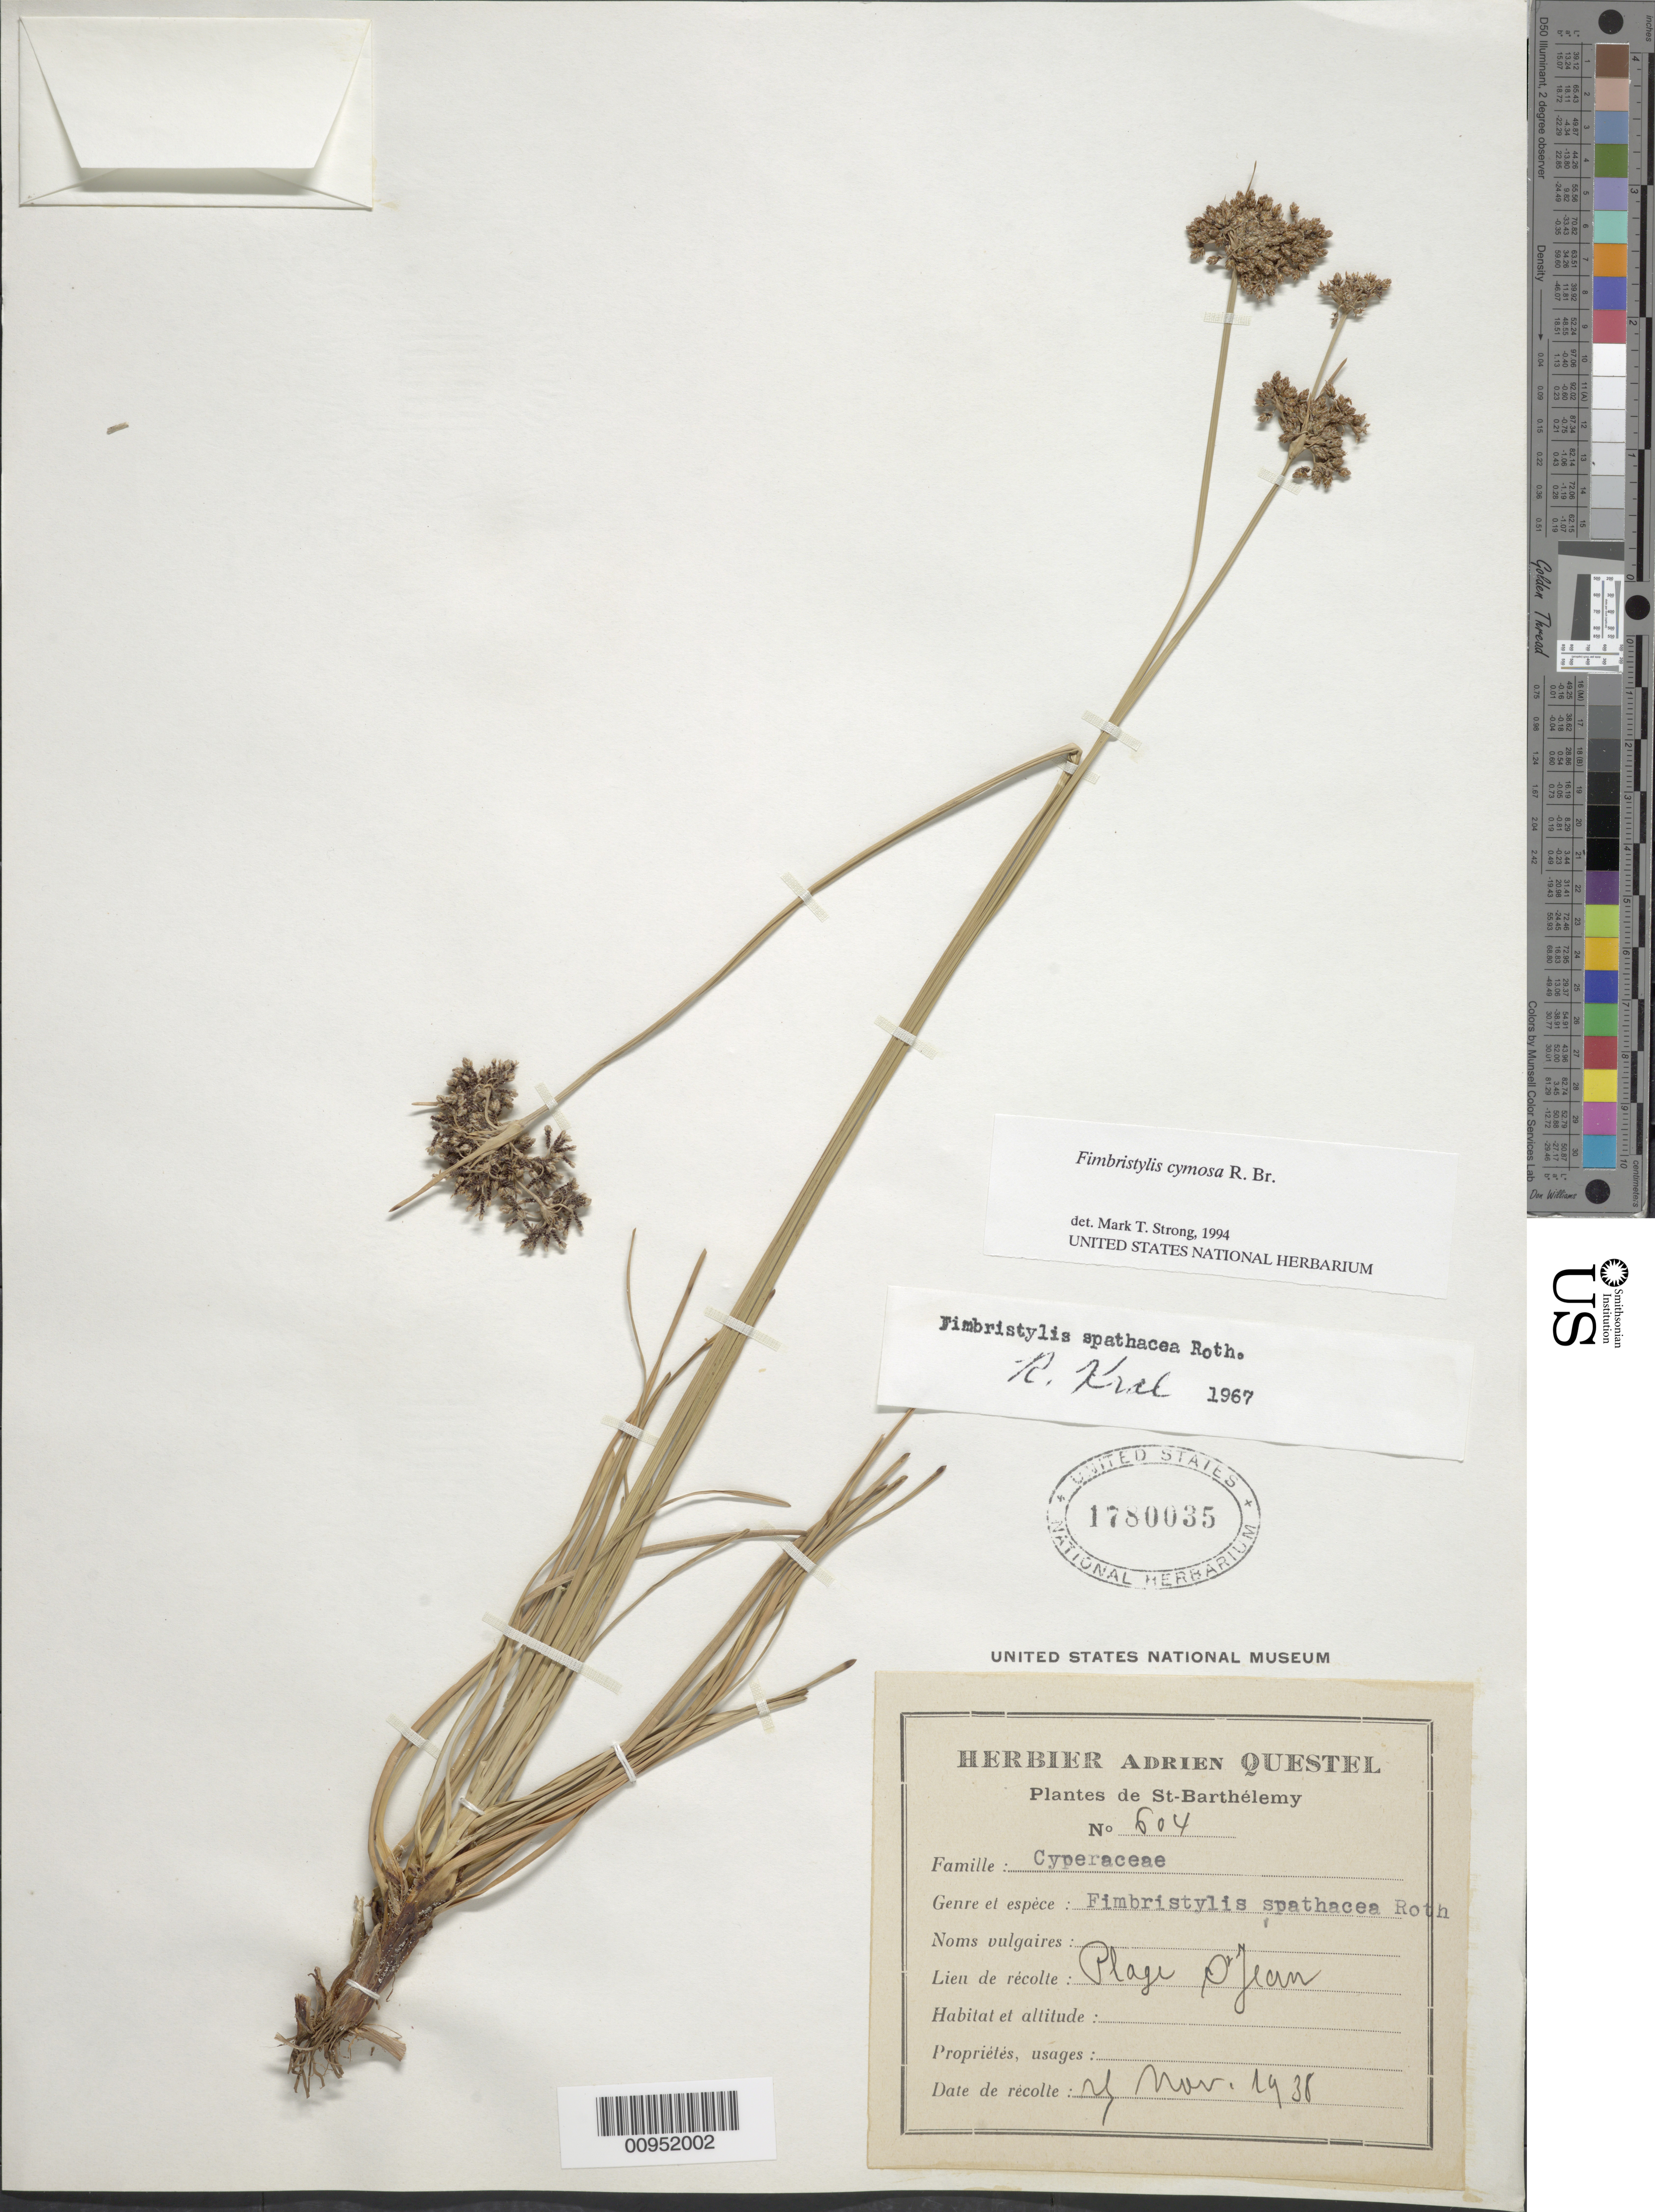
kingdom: Plantae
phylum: Tracheophyta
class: Liliopsida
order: Poales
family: Cyperaceae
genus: Fimbristylis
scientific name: Fimbristylis cymosa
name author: R. Br.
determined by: Strong, M. T., (US), Smithsonian Institution - National Museum of Natural History (UNITED STATES)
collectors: A. Questel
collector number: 604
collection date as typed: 29 Nov 1938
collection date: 1938-11-29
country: Saint Barthélemy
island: St. Barthélemy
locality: Plage St. Jean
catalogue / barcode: US 1780035